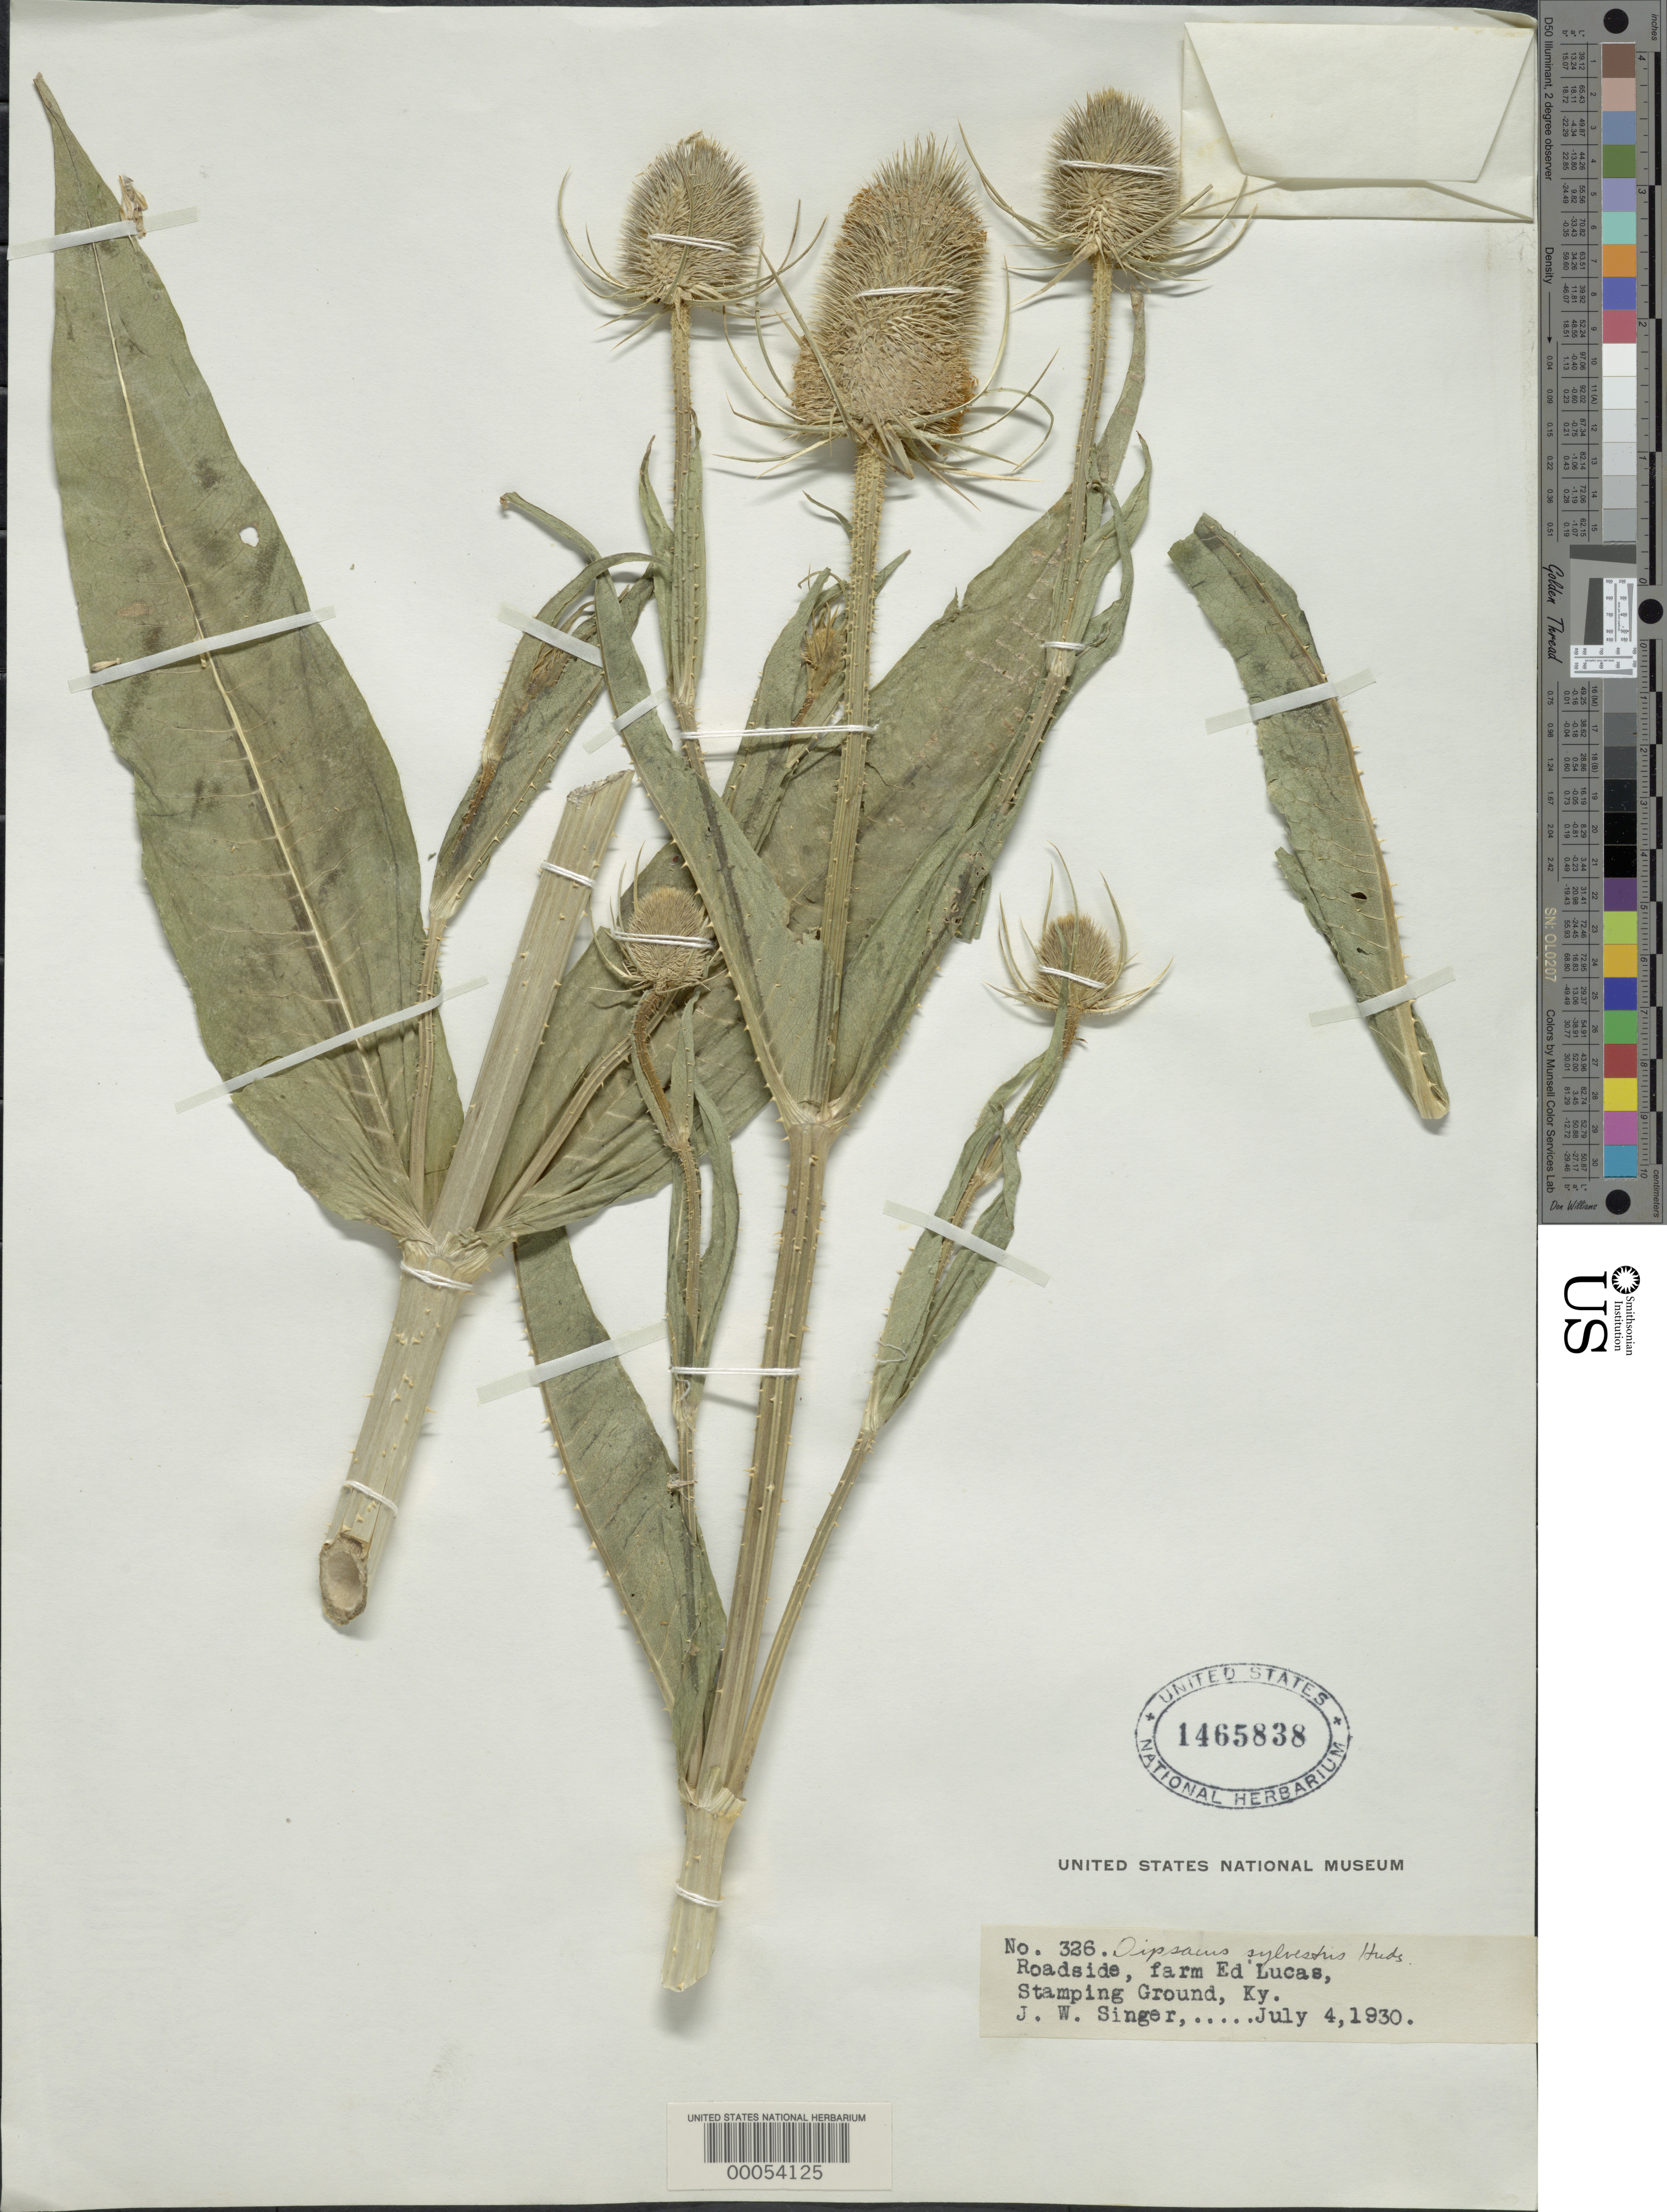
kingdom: Plantae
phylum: Tracheophyta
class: Magnoliopsida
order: Dipsacales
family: Caprifoliaceae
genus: Dipsacus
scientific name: Dipsacus sylvestris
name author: Huds.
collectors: J. EW. Singer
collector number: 326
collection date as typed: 04 Jul 1930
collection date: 1930-07-04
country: United States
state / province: Kentucky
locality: Ed Lucas Farm, Stamping Ground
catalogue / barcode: US 1465838